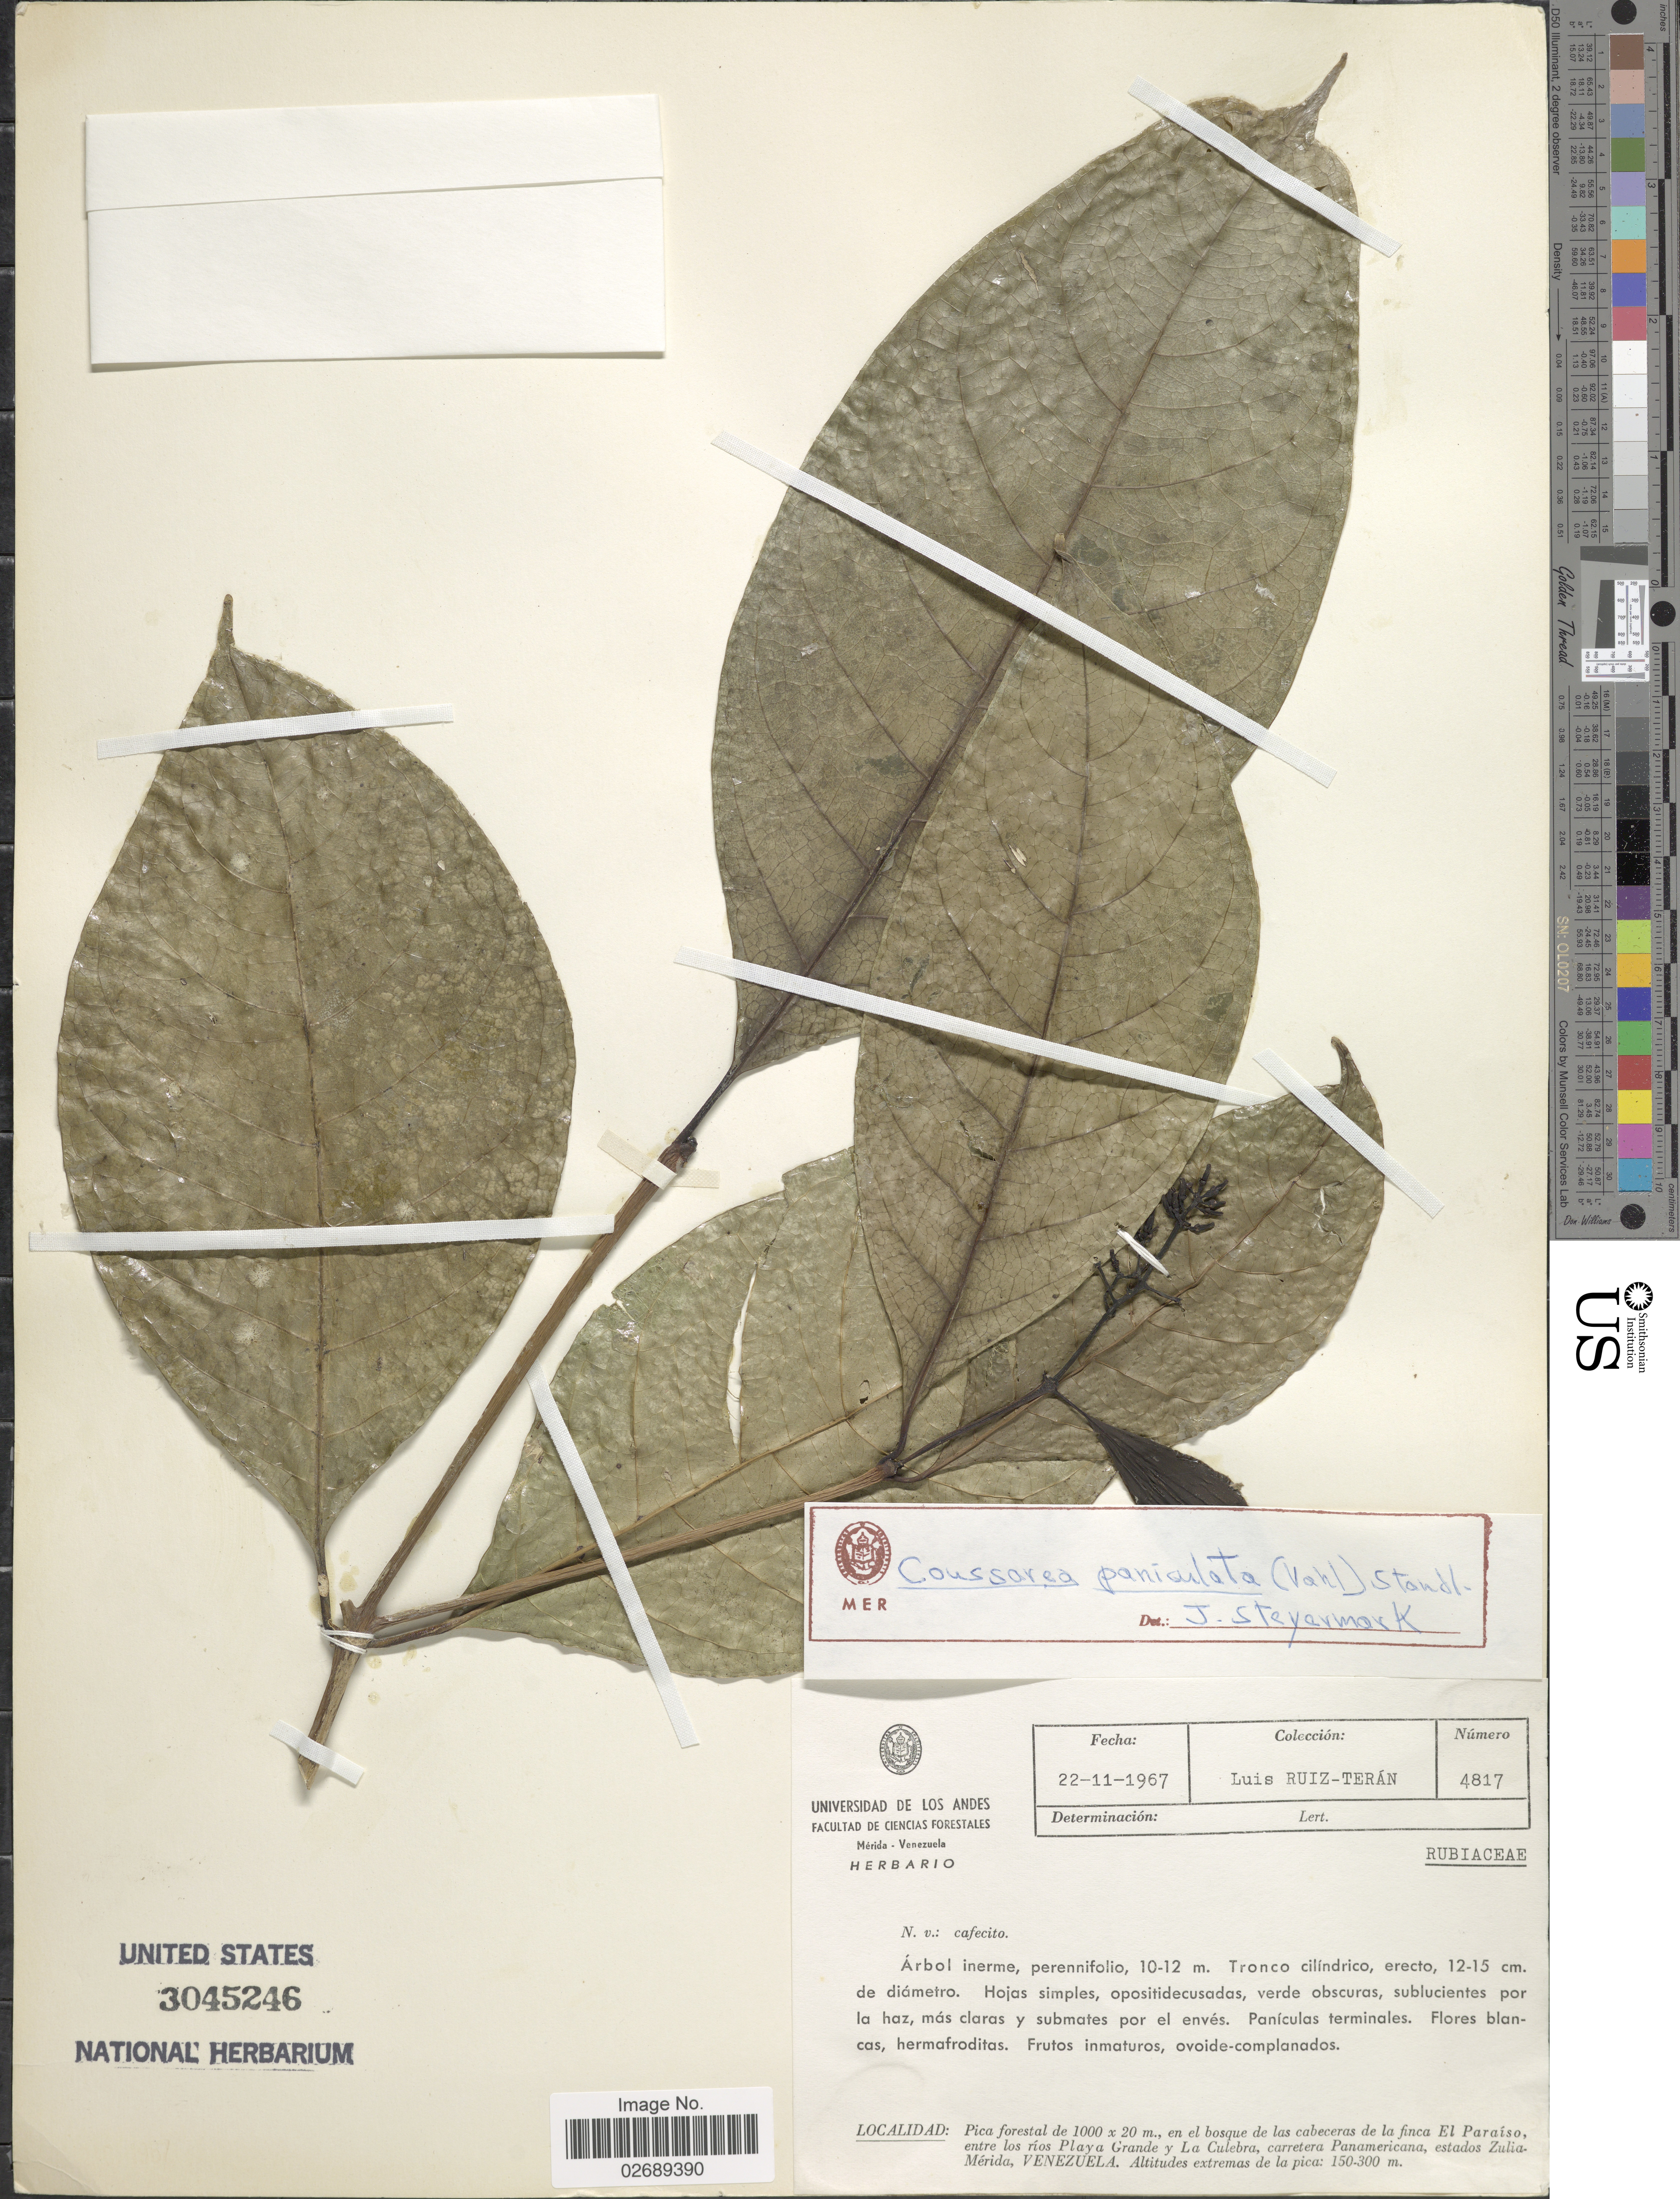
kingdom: Plantae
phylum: Tracheophyta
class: Magnoliopsida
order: Gentianales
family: Rubiaceae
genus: Coussarea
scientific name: Coussarea paniculata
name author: (Vahl) Standl.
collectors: L. E. Ruíz-Terán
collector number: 4817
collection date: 1967-11-22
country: Venezuela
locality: En el bosque de las cabeceras de la finca El Paraiso, entre los rios Playa Grande y La Culebra, carretera Panamericana, estados Zulia-Merida.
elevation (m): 150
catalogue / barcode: US 3045246